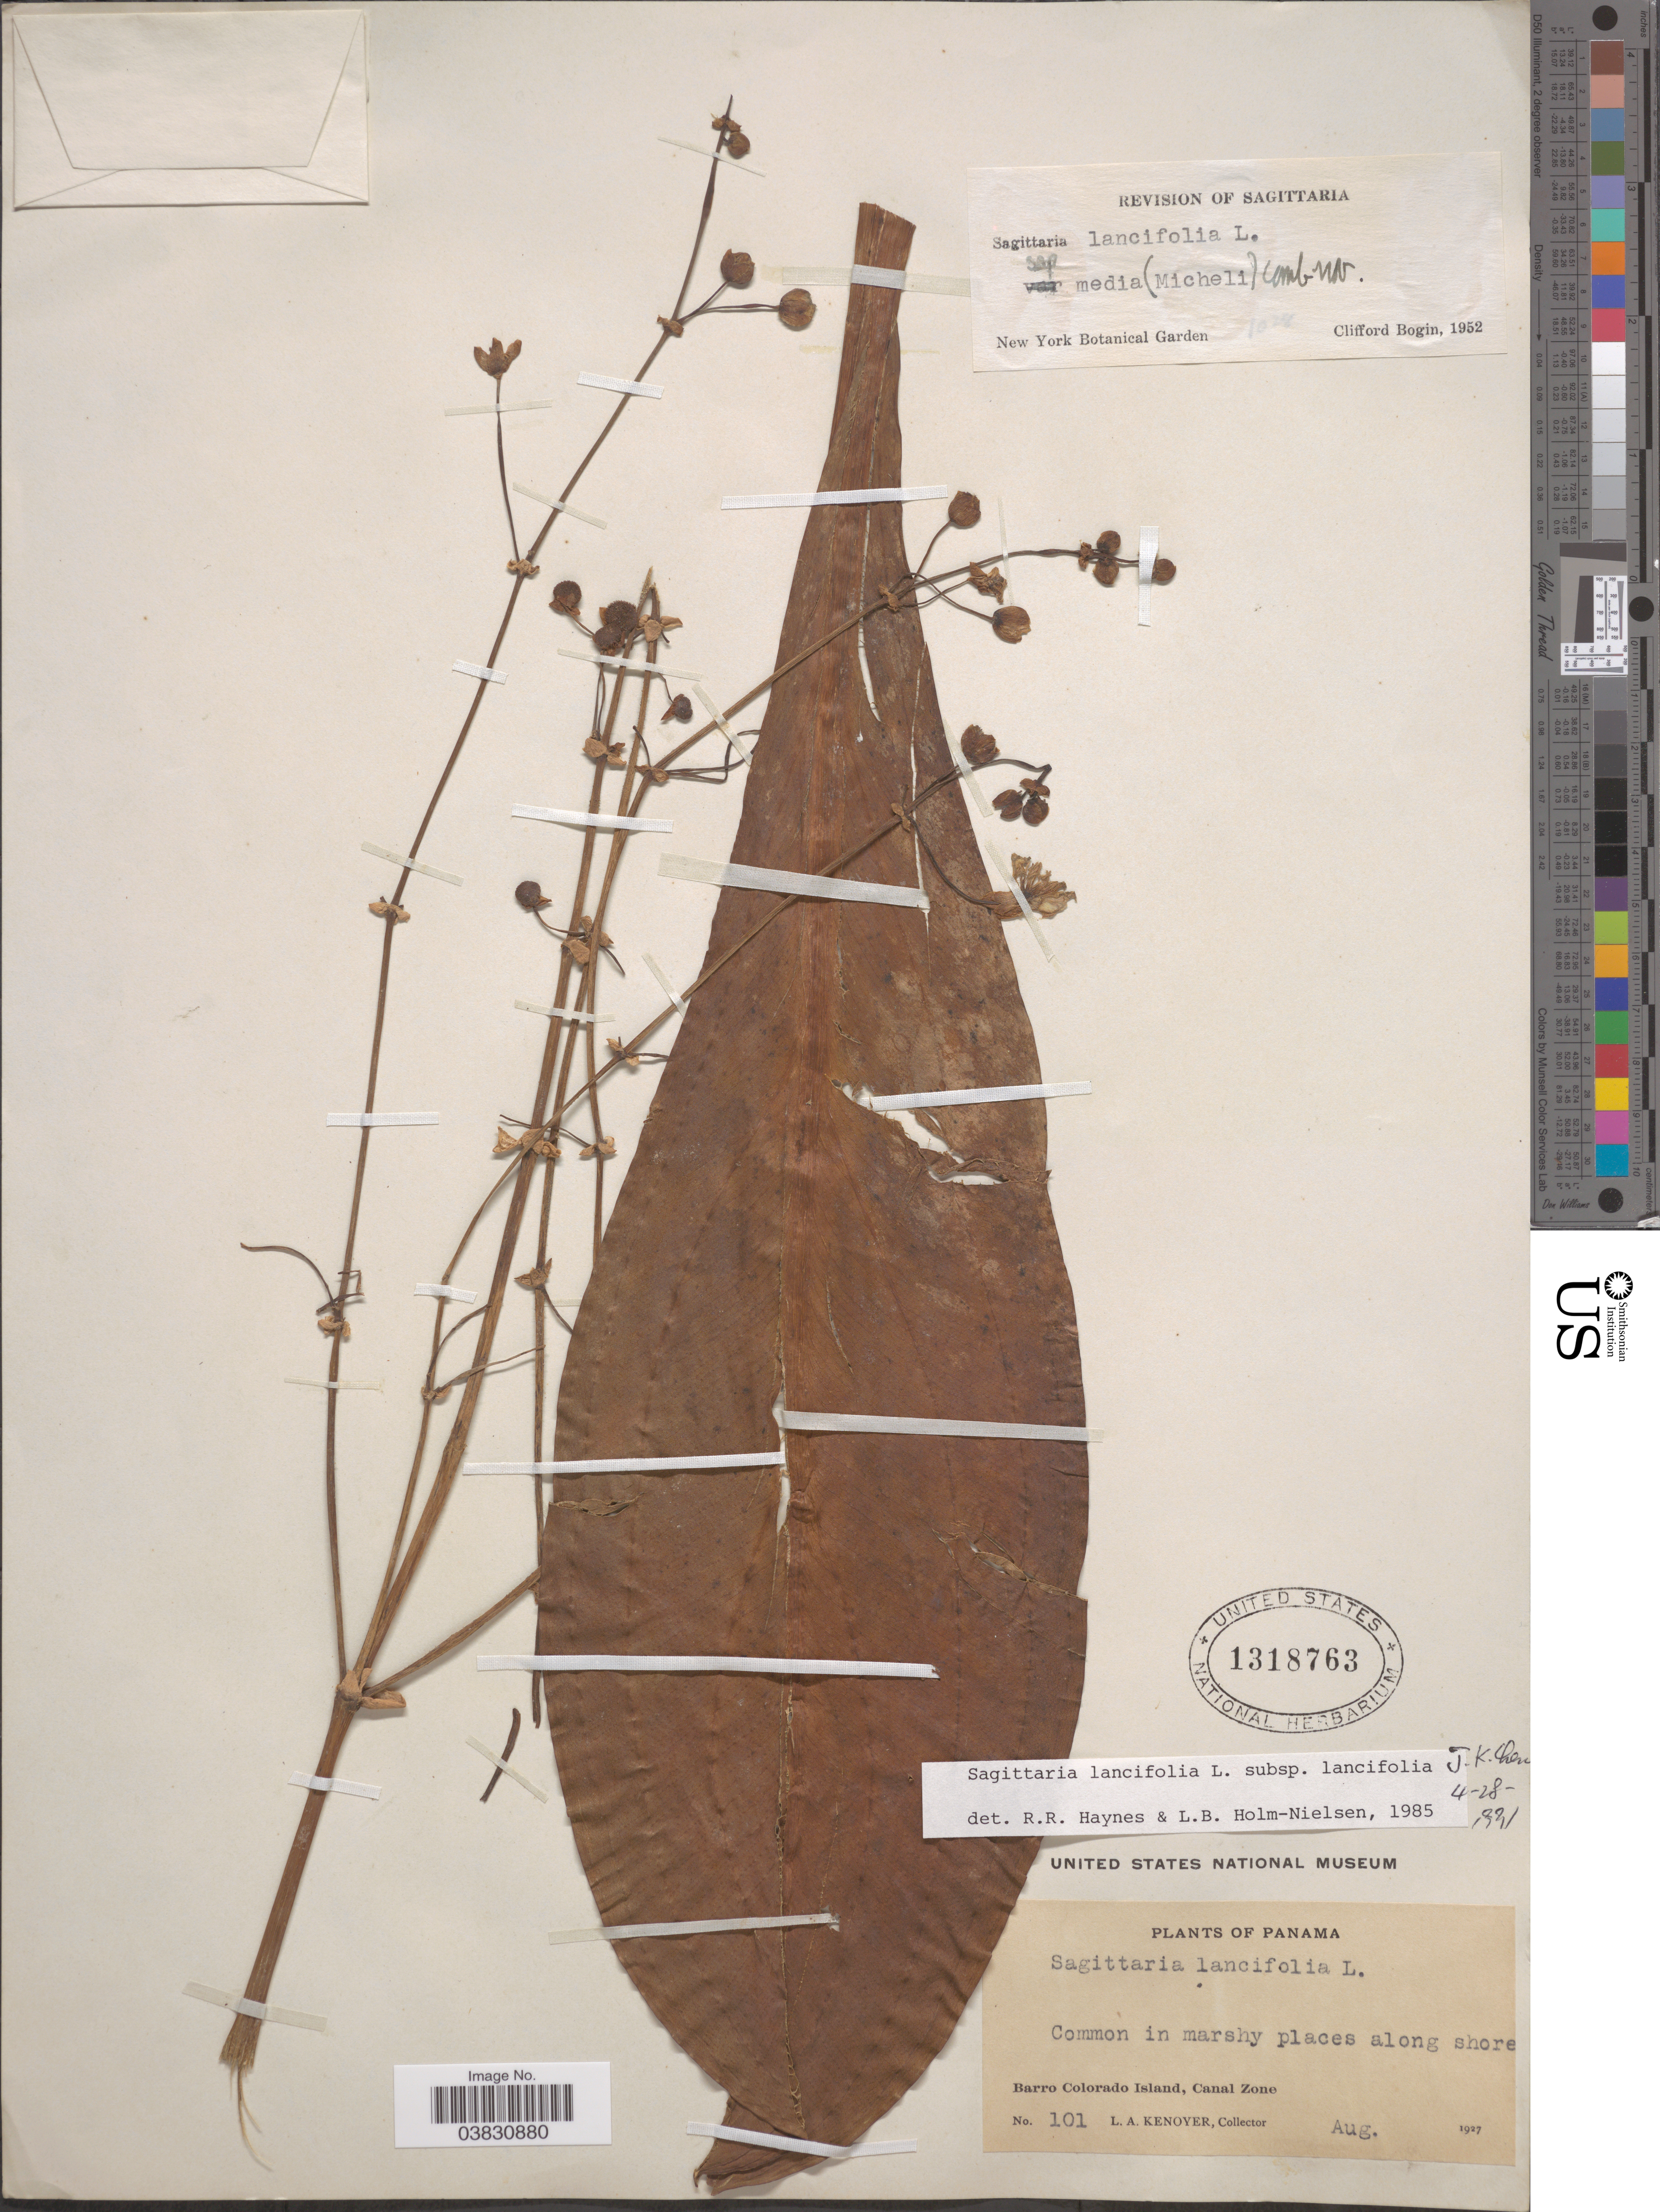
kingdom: Plantae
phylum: Tracheophyta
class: Liliopsida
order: Alismatales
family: Alismataceae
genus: Sagittaria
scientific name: Sagittaria lancifolia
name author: L.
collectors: L. A. Kenoyer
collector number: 101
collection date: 1927-08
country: Panama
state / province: Panamá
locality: In marshy places along shore. Barro Colorado Island, Canal Zone.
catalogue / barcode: US 1318763